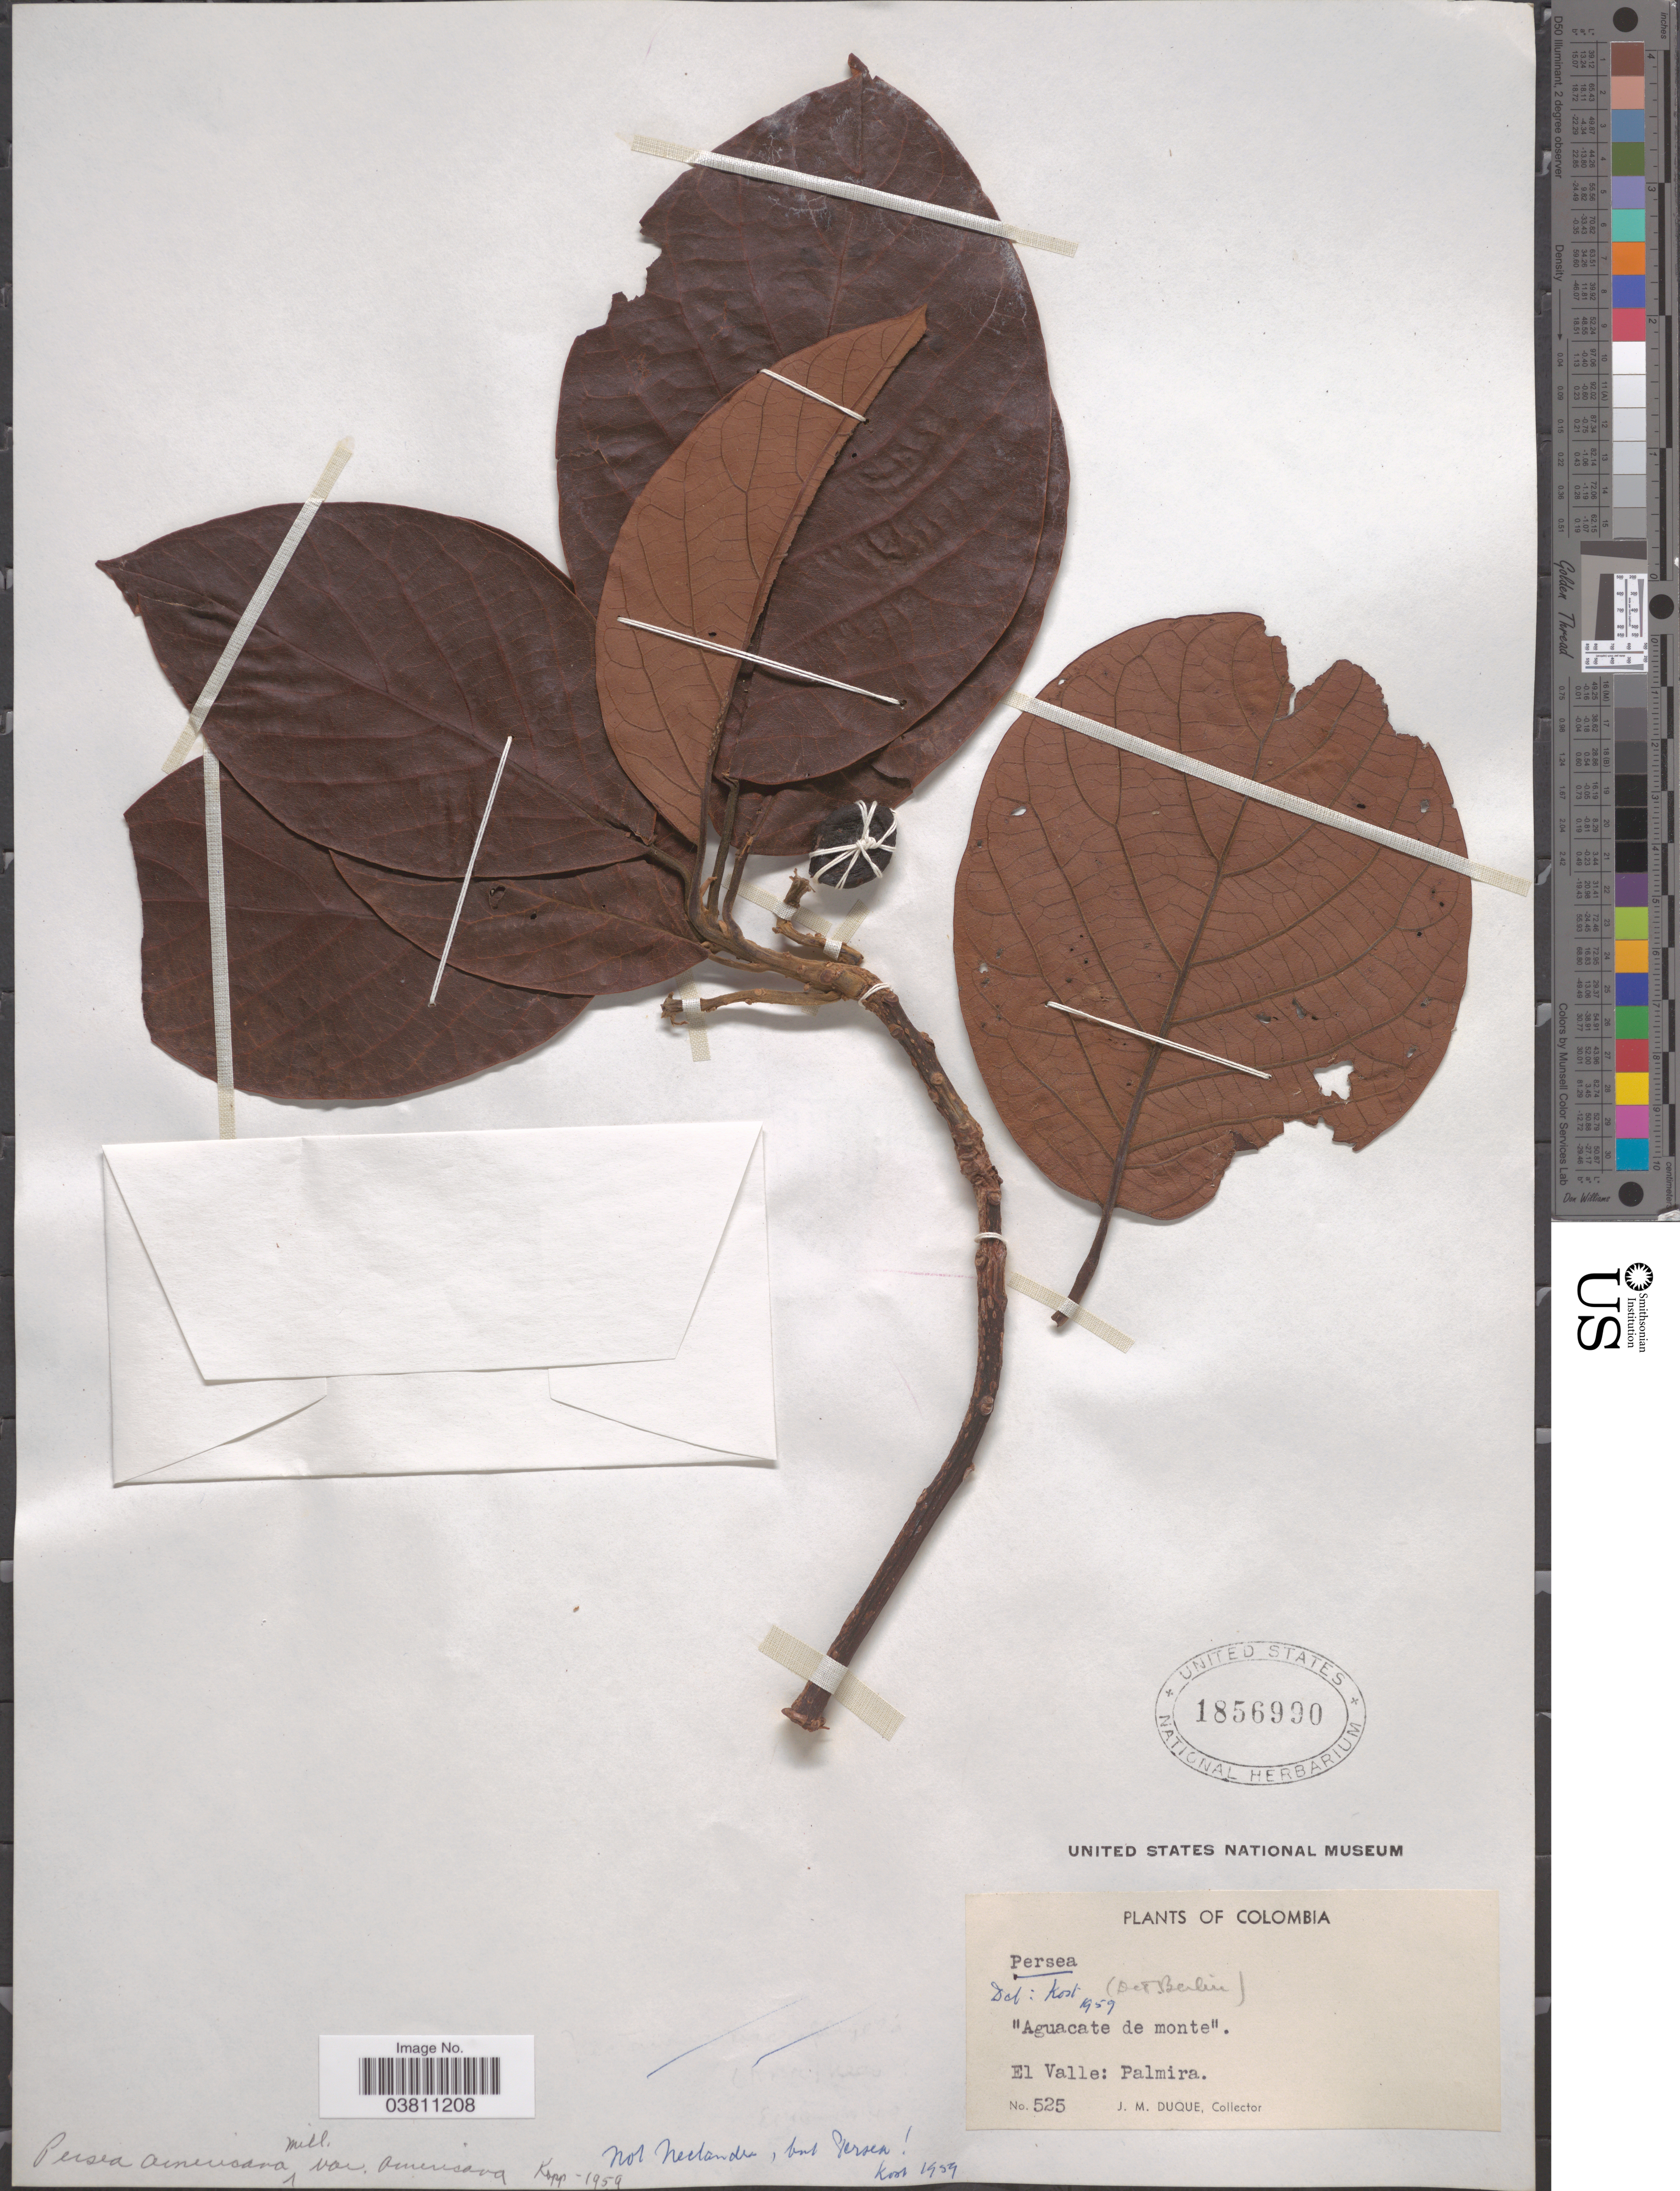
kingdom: Plantae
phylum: Tracheophyta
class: Magnoliopsida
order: Laurales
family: Lauraceae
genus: Persea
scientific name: Persea americana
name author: Mill.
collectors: J. Duque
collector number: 525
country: Colombia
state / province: Valle del Cauca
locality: El Valle: Palmira.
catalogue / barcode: US 1856990